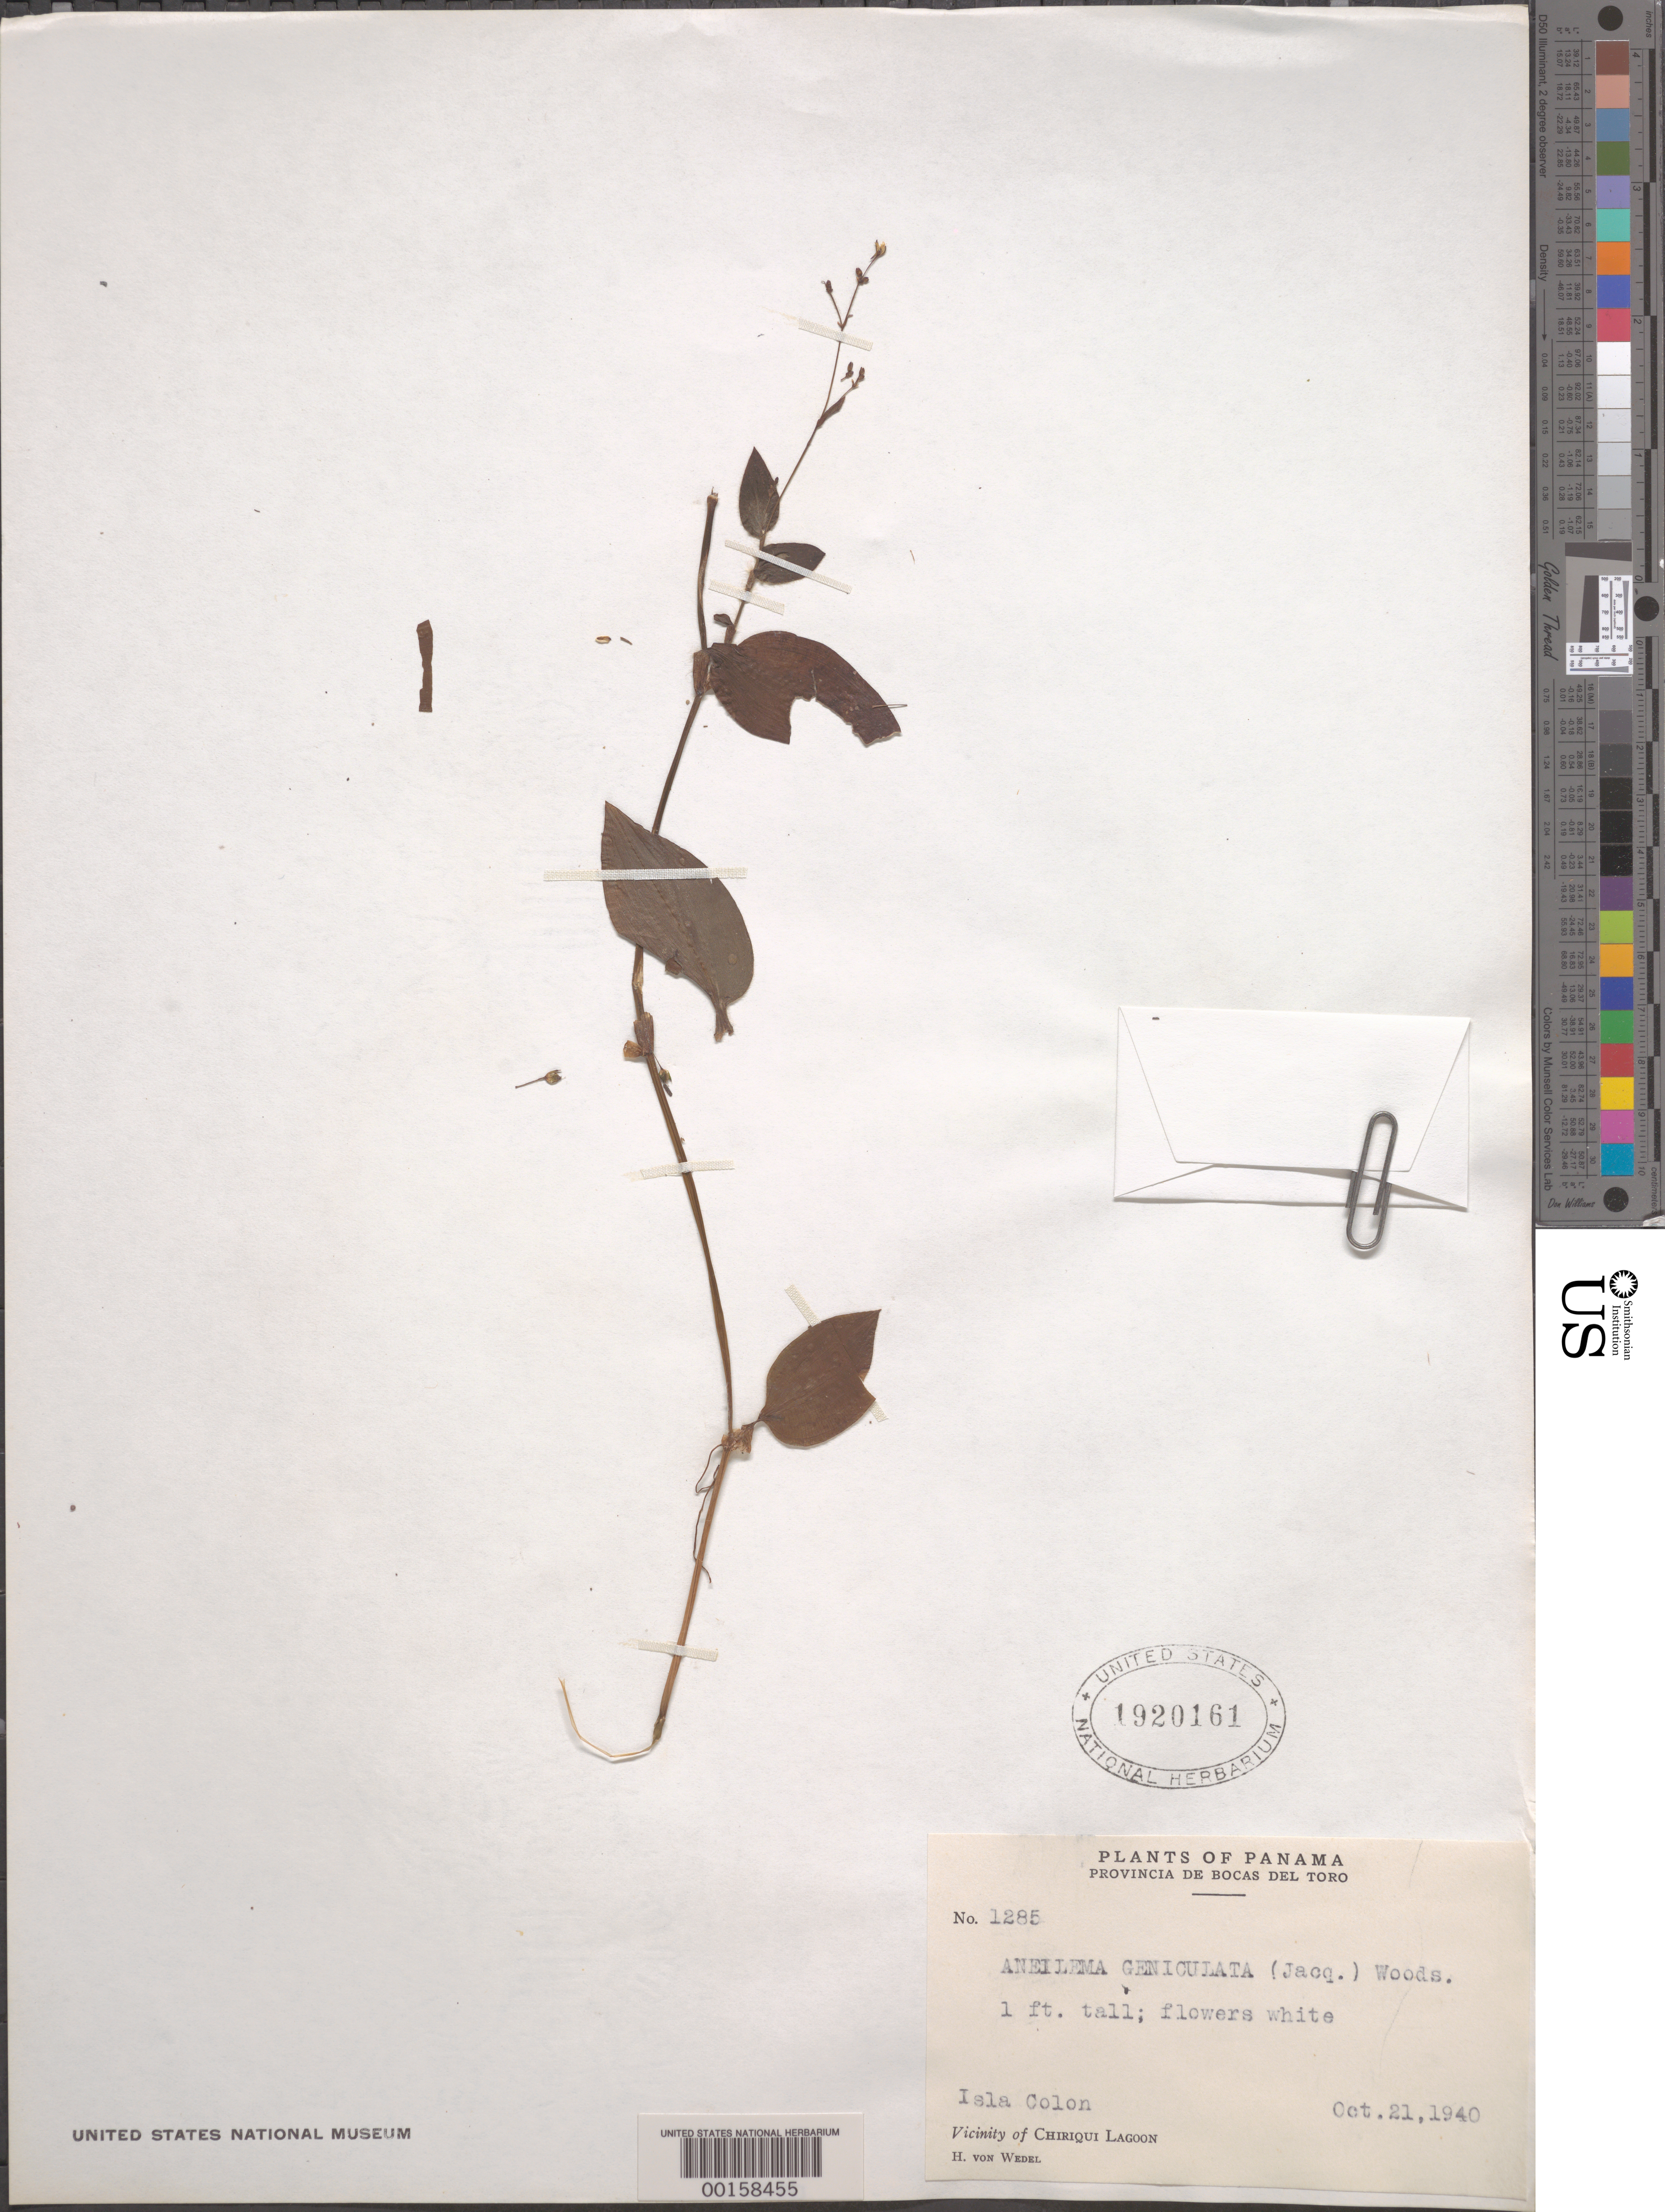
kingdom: Plantae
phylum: Tracheophyta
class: Liliopsida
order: Commelinales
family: Commelinaceae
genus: Gibasis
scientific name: Gibasis geniculata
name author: (Jacq.) Rohweder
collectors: H. von Wedel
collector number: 1285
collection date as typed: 21 Oct 1940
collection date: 1940-10-21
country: Panama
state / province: Bocas del Toro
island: Colón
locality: Isla Colon, near Chiriquí Lagoon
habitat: Woods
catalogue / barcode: US 1920161